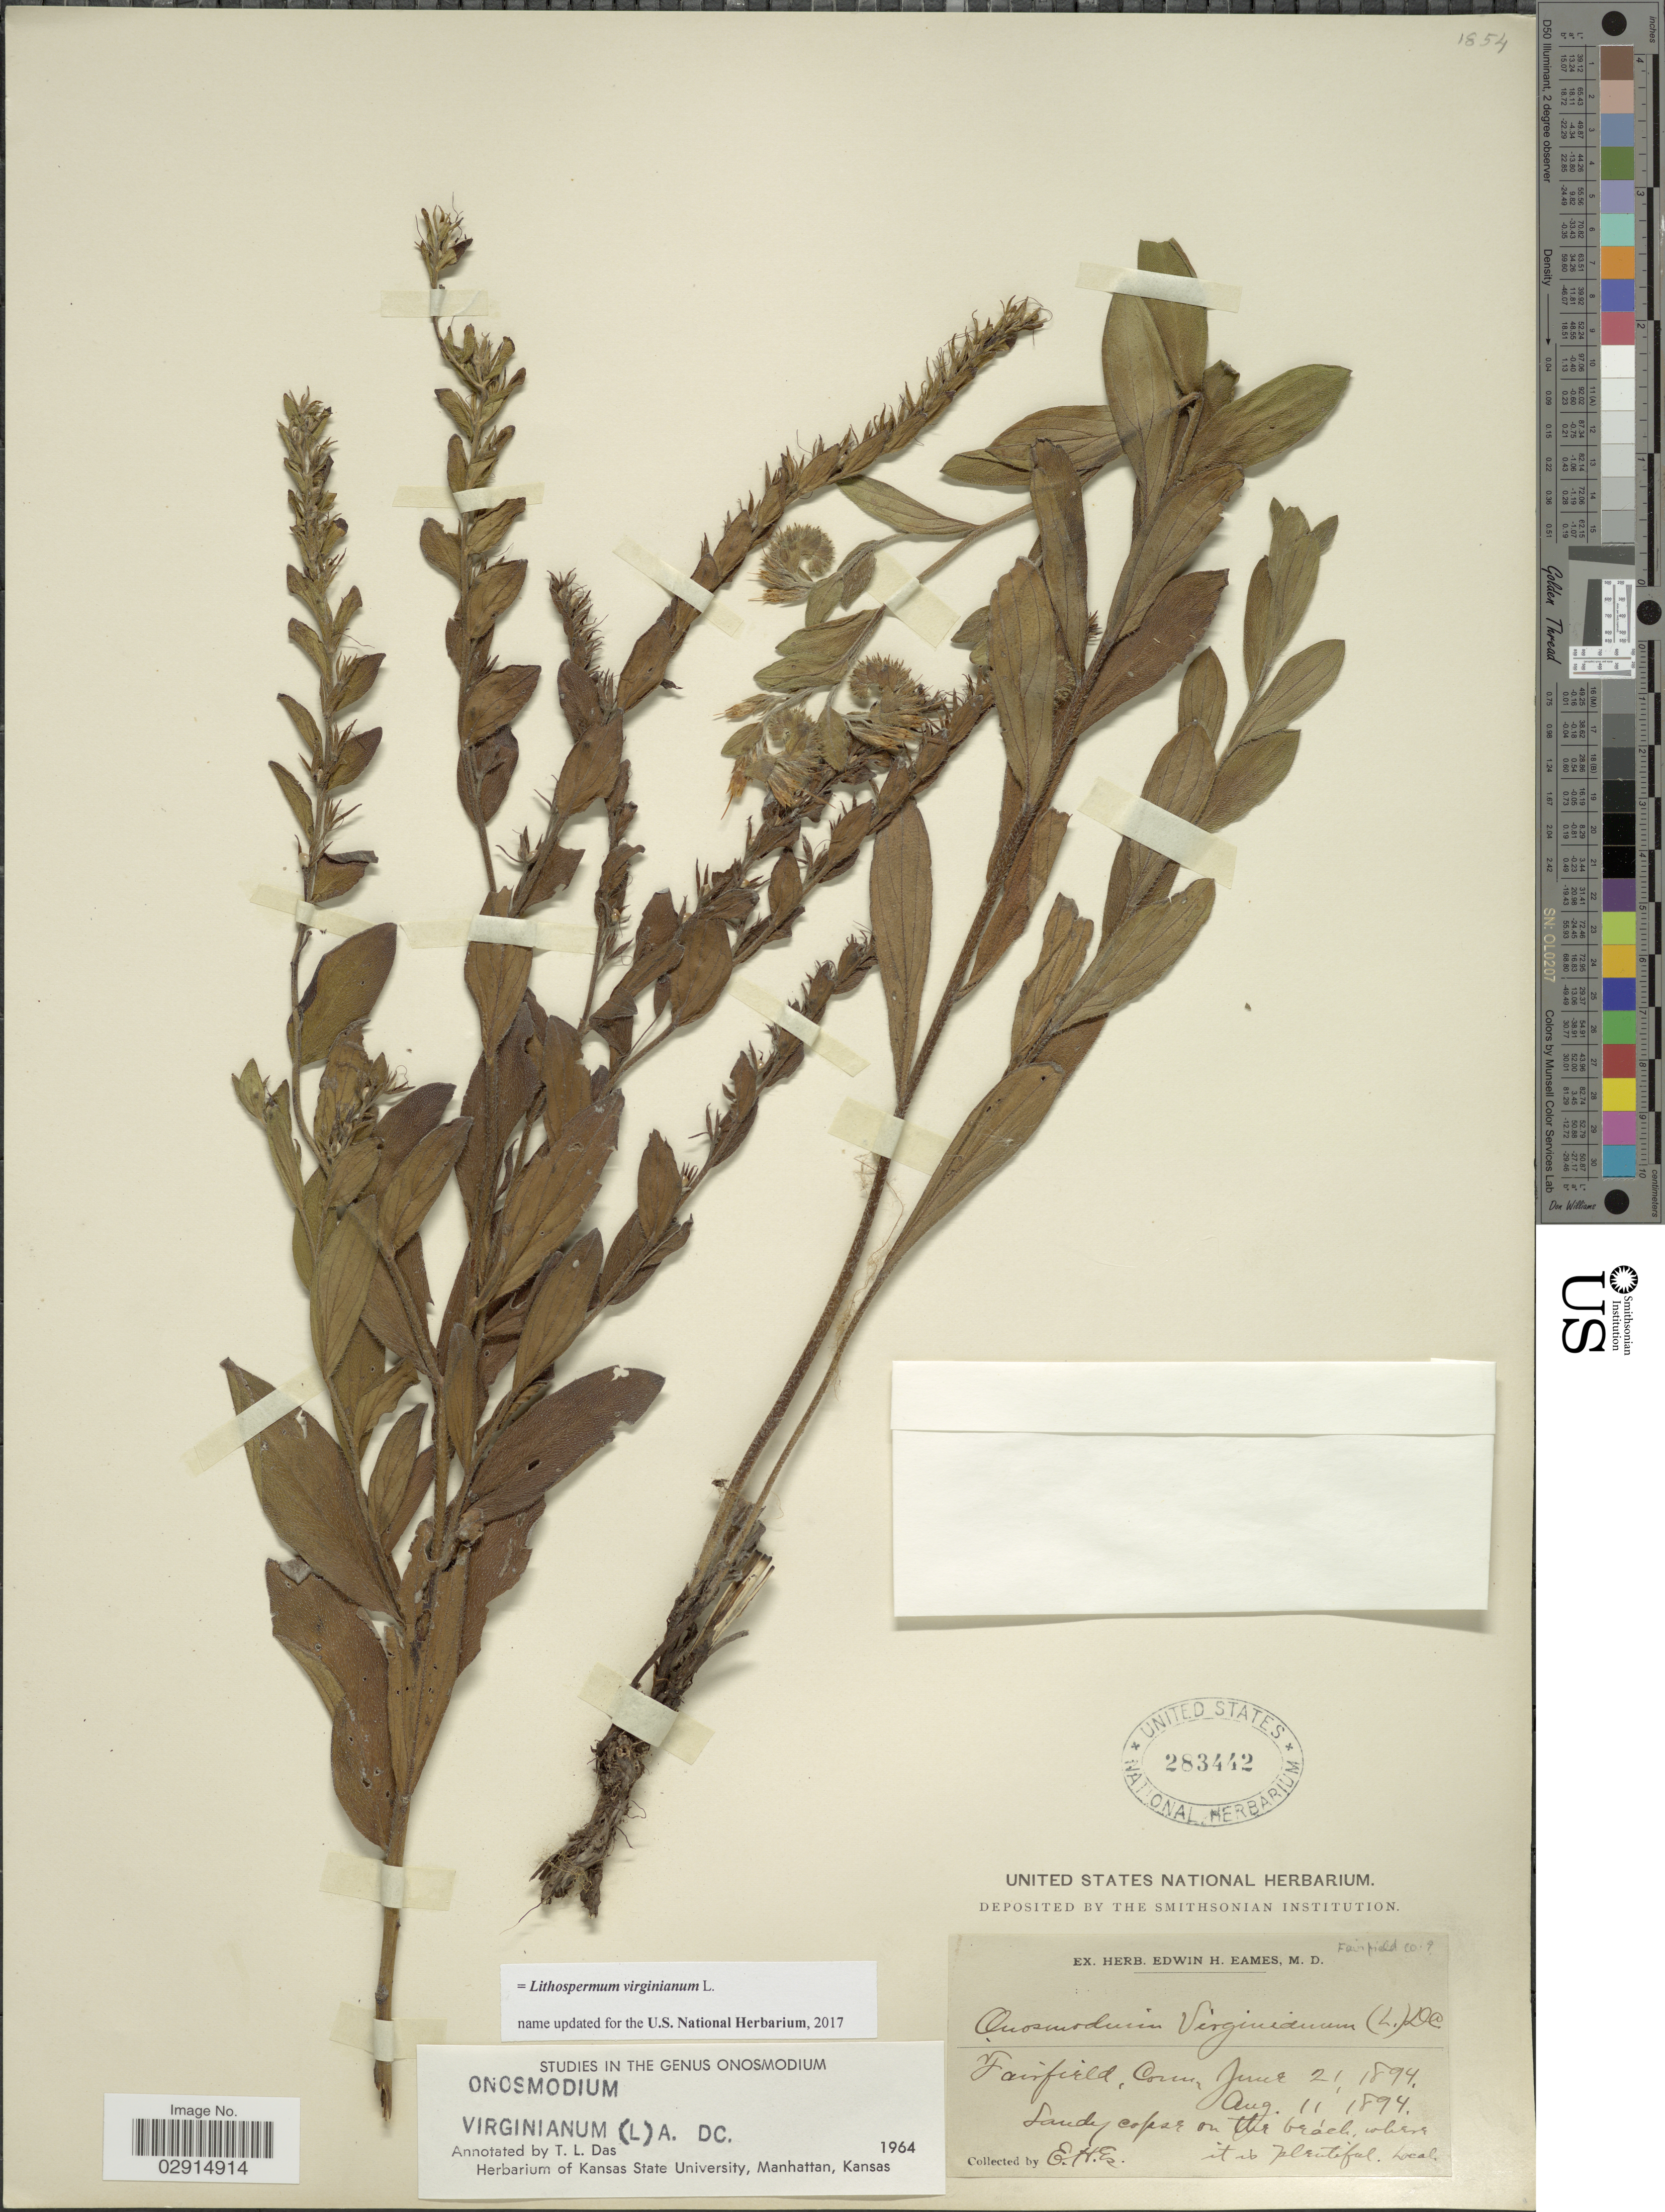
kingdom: Plantae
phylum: Tracheophyta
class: Magnoliopsida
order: Boraginales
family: Boraginaceae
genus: Lithospermum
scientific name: Lithospermum virginianum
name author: L.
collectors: E. H. Eames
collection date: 1894-06-21/1894-08-11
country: United States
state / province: Connecticut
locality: Fairfield, Conn. Fairfield Co.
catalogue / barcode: US 283442